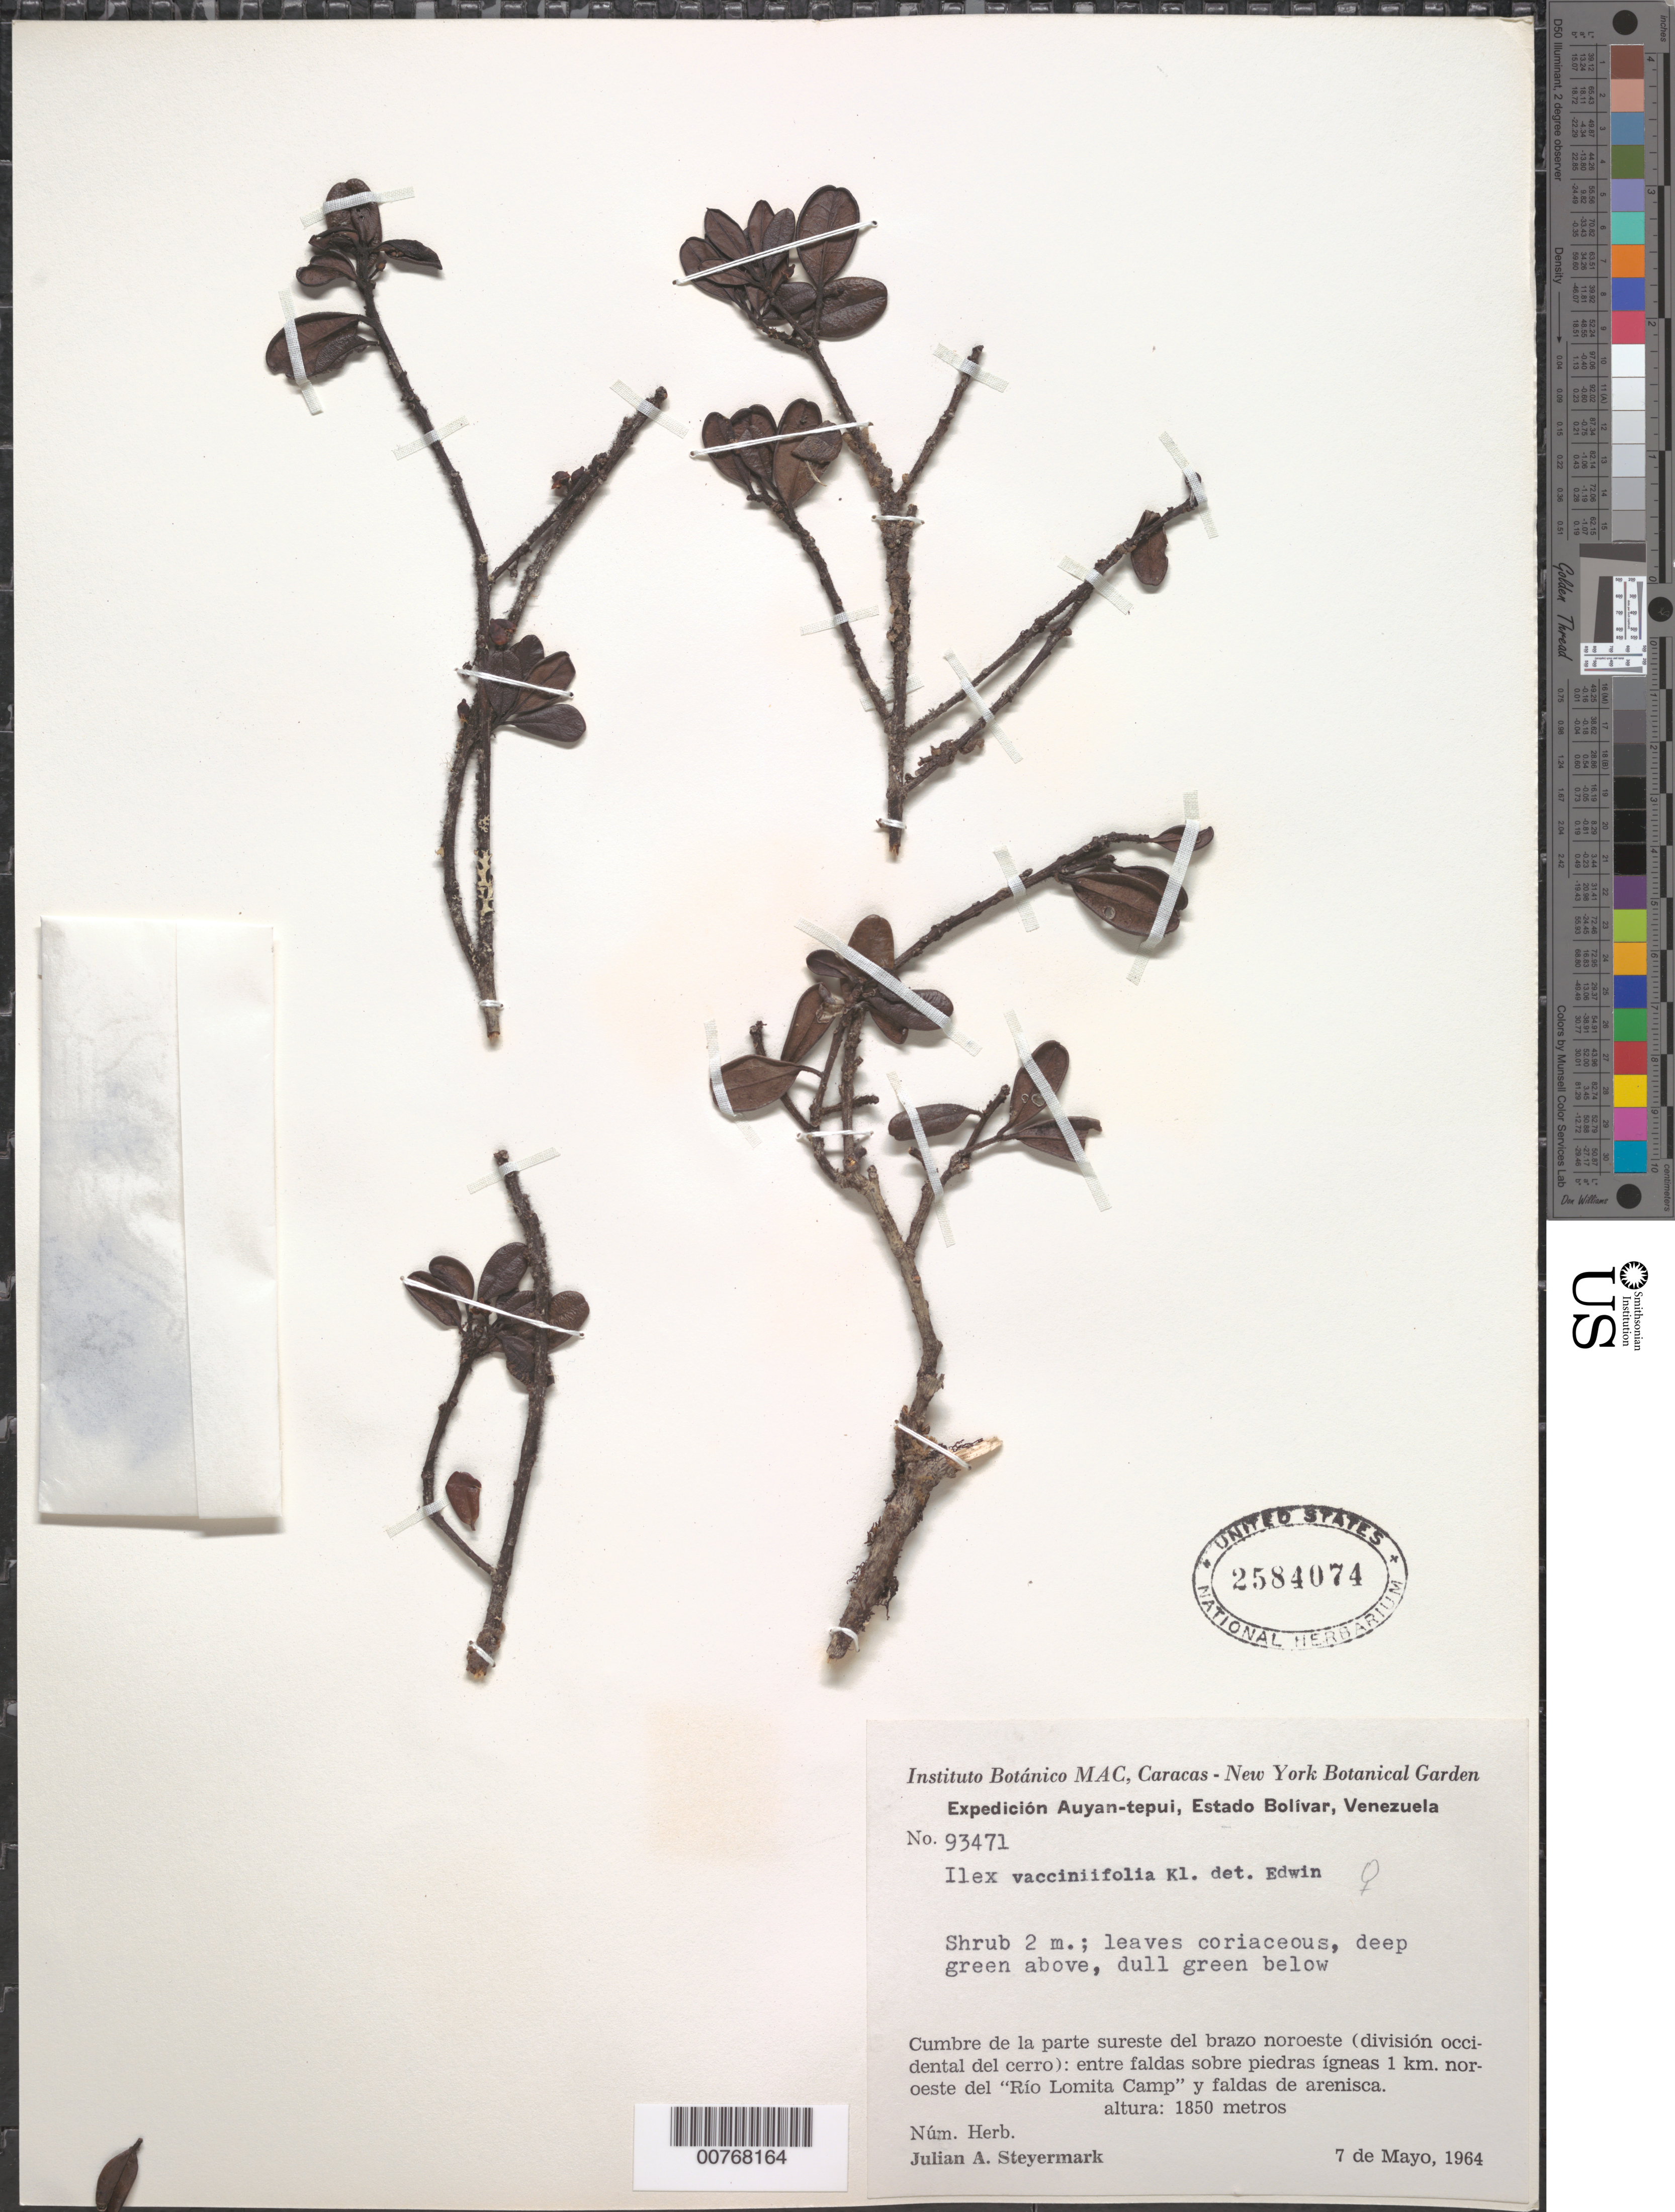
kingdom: Plantae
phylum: Tracheophyta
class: Magnoliopsida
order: Aquifoliales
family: Aquifoliaceae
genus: Ilex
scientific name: Ilex vacciniifolia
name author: Klotzsch ex Reissek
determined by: Edwin, G.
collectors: J. Steyermark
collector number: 93471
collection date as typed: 7-May-64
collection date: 1964-05-07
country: Venezuela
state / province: Bolívar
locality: Auyan-tepuí, cumbre de la parte central del brazo noroeste (div. occidental del cerro), 1 km noroeste del Río "Lomita camp".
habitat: Slopes on igneous rock and sandstone slopes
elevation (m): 1850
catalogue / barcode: US 2584074